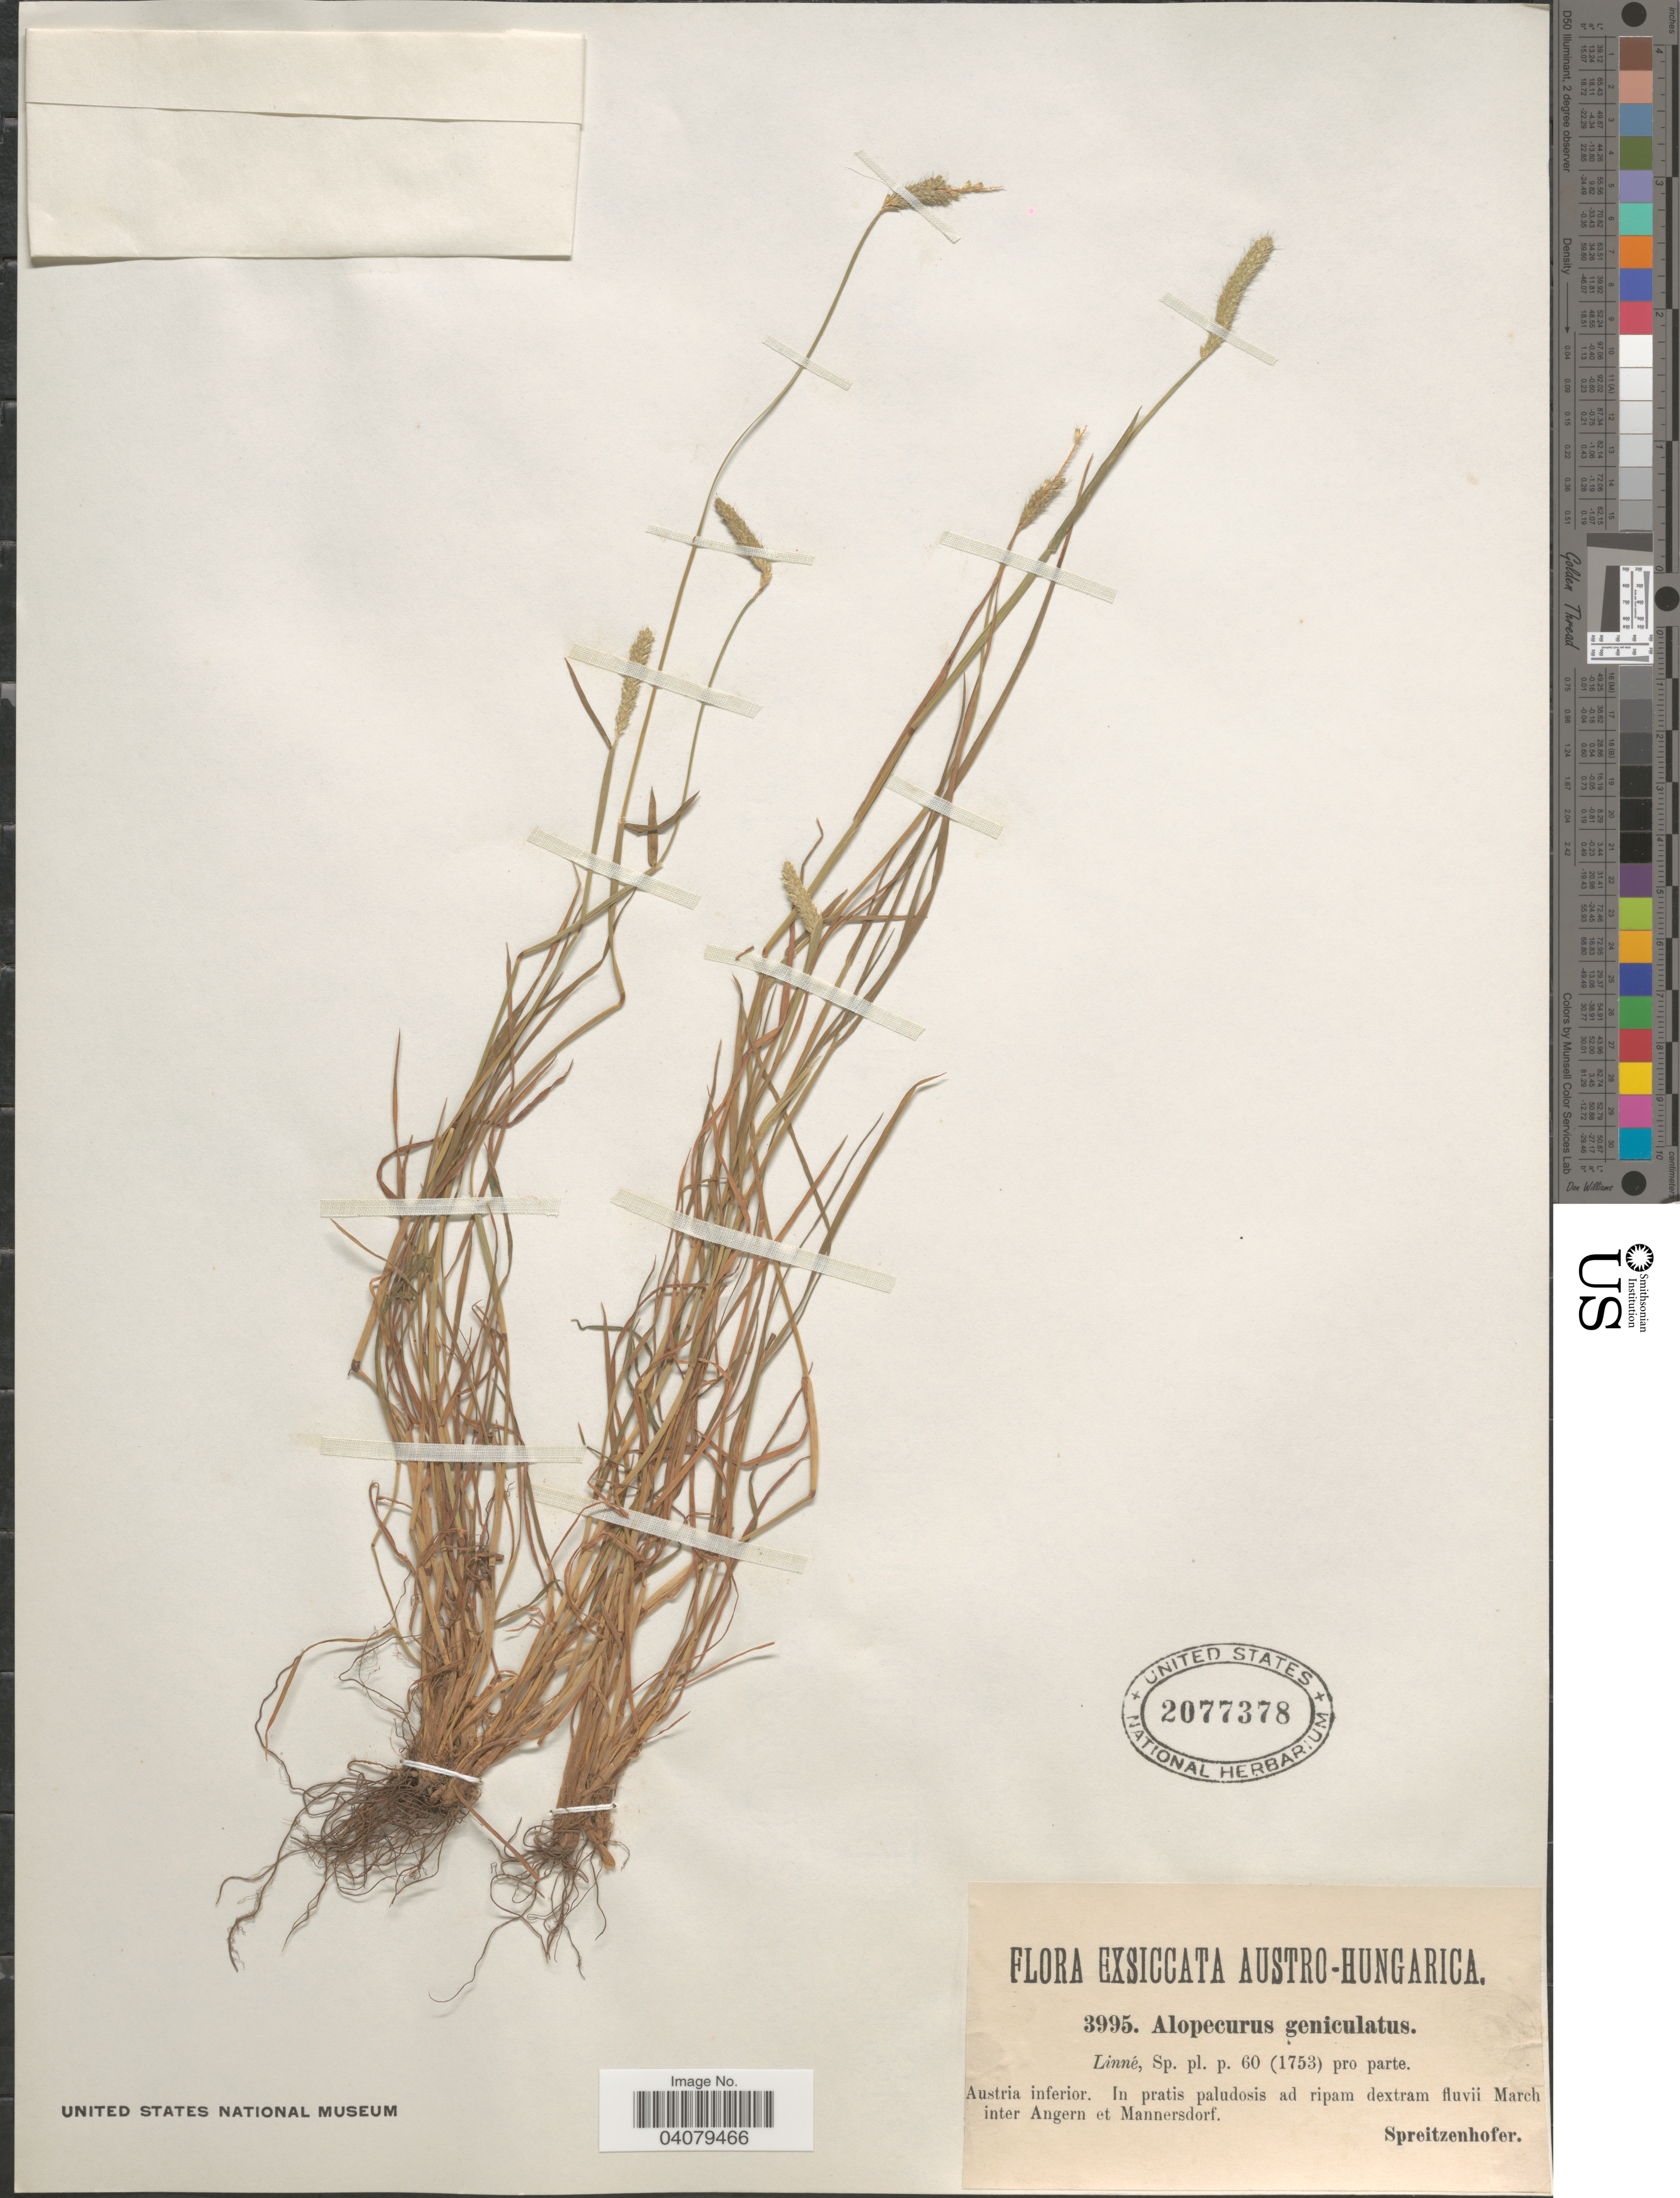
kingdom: Plantae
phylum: Tracheophyta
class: Liliopsida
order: Poales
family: Poaceae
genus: Alopecurus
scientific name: Alopecurus geniculatus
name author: L.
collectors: Spreitzenhofer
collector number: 3995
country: Austria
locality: Austro-Hungarica. Austria inferior. In pratis paludosis ad ripam dextram fluvii March inter Angern et Mannersdorf.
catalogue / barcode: US 2077378